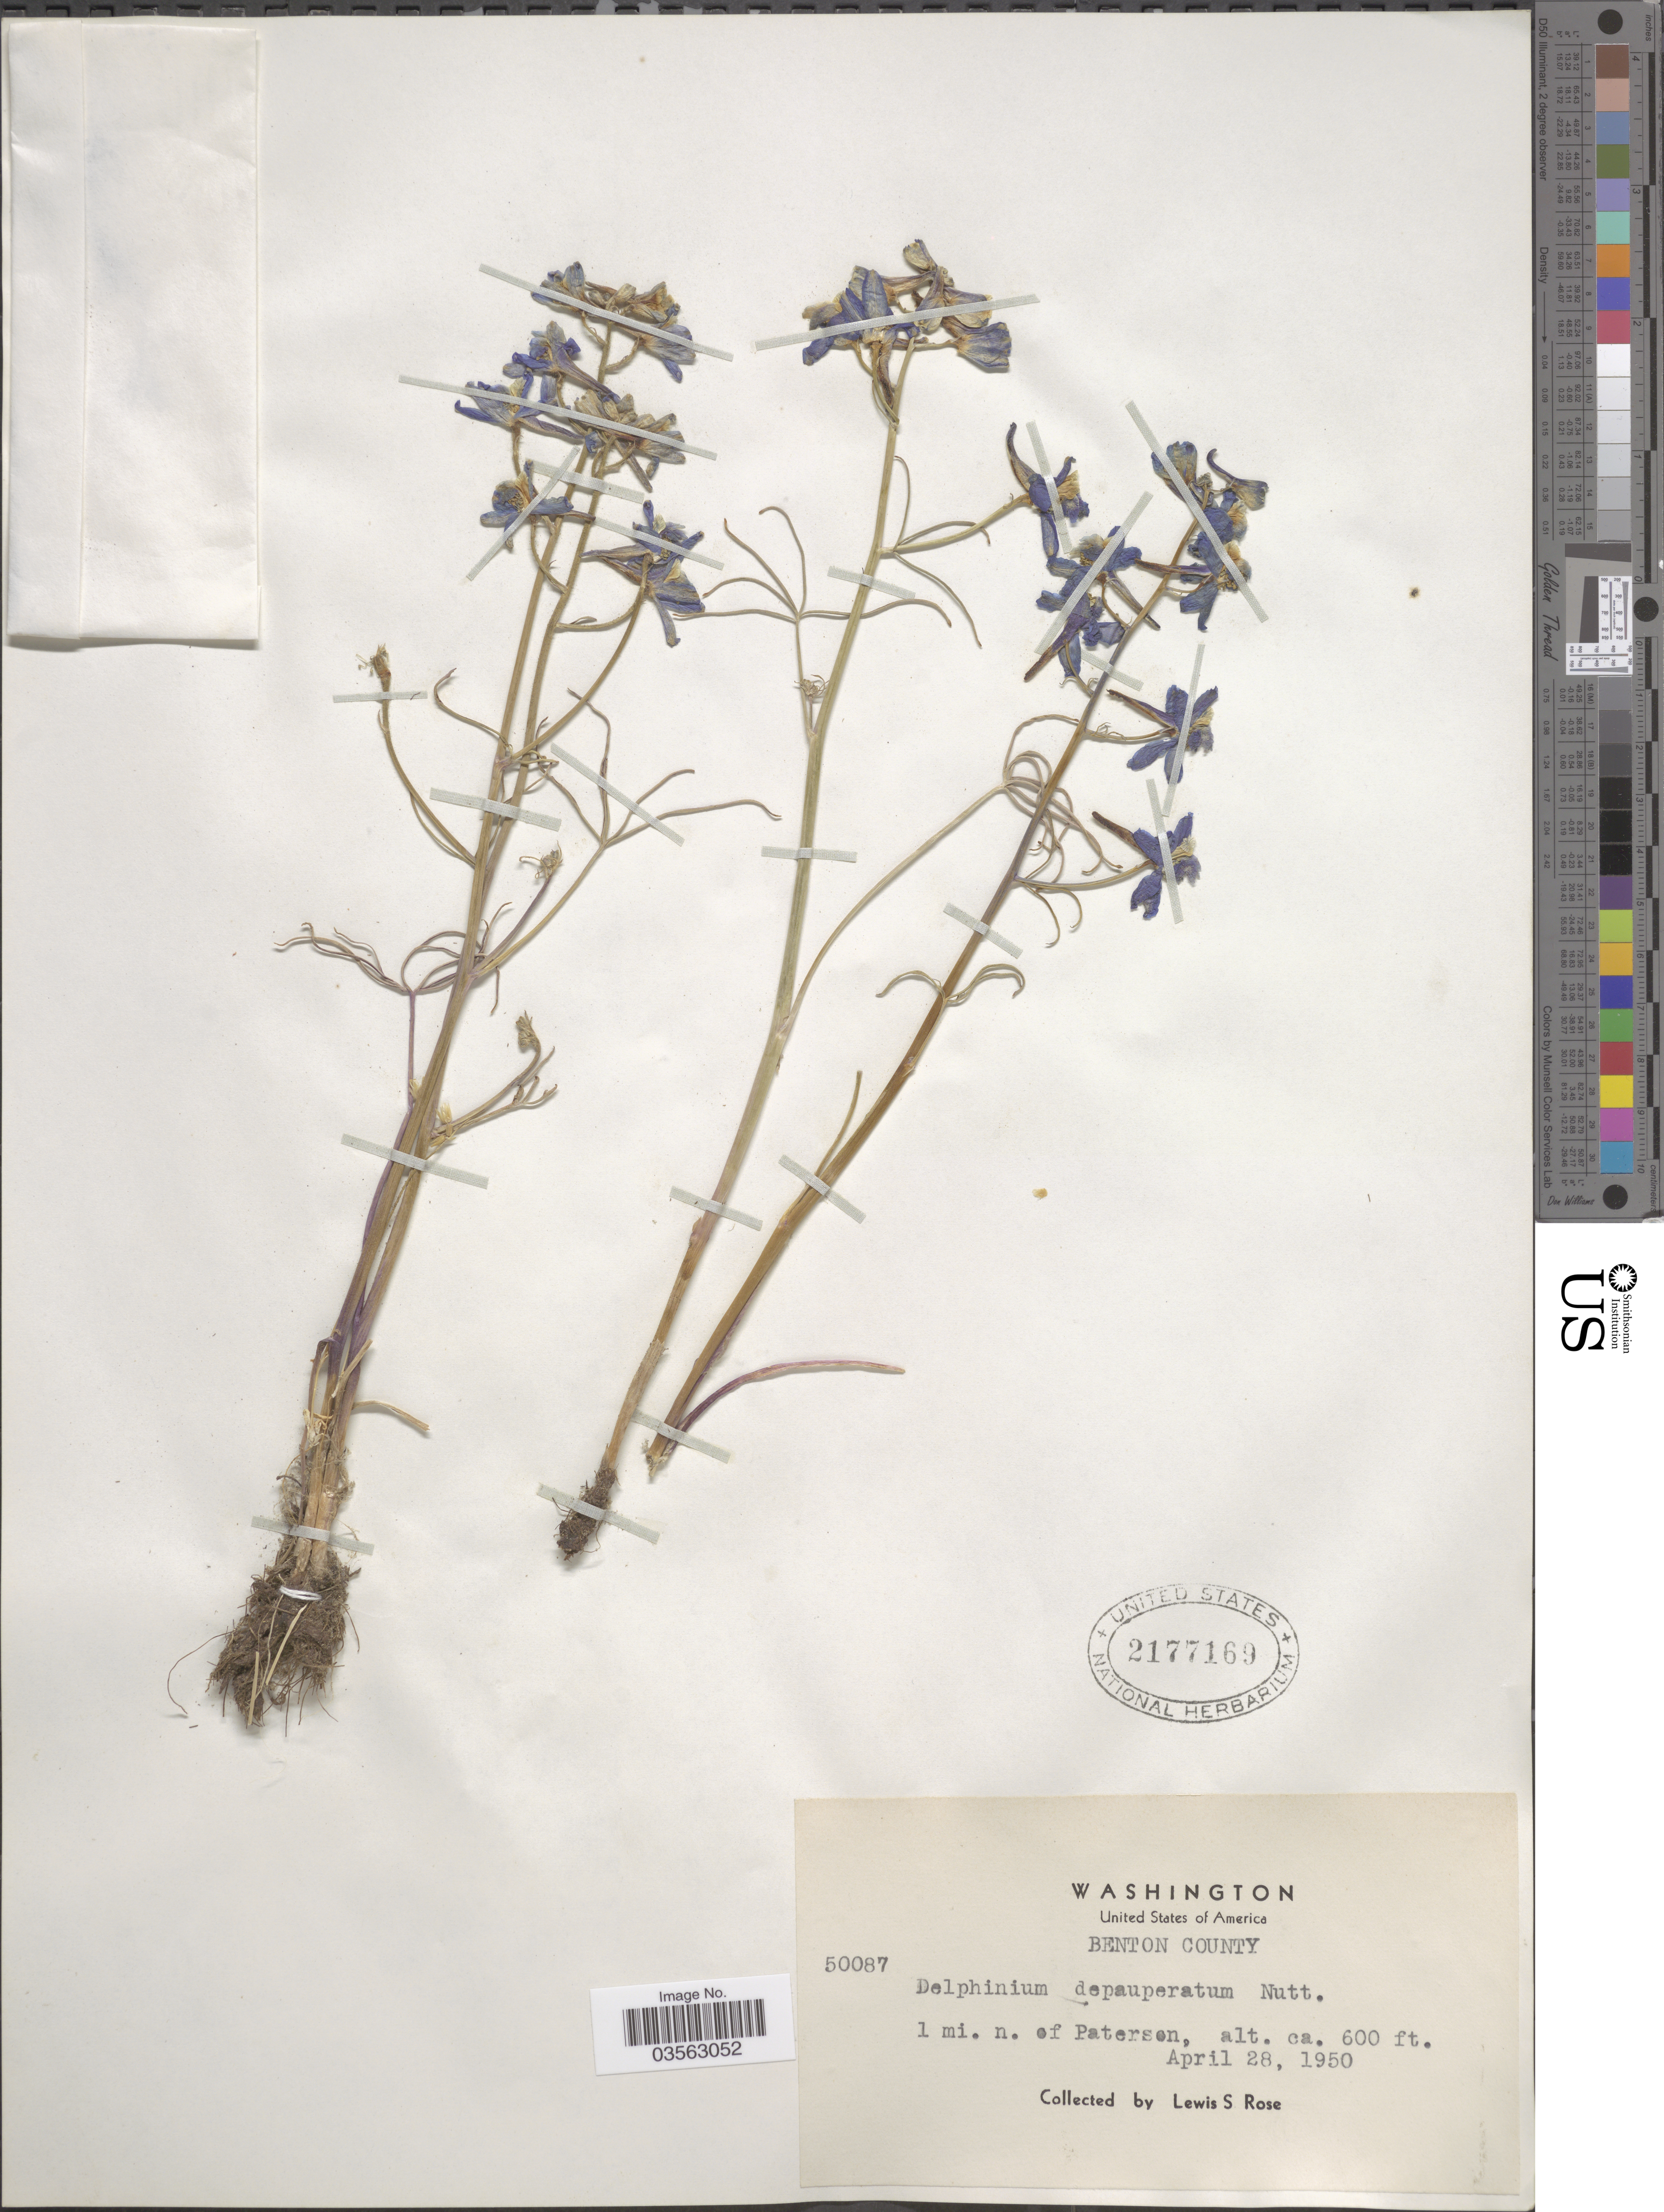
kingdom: Plantae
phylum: Tracheophyta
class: Magnoliopsida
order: Ranunculales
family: Ranunculaceae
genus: Delphinium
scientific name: Delphinium depauperatum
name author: Nutt.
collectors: L. S. Rose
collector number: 50087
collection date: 1950-04-28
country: United States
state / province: Washington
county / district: Benton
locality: Benton County. 1 mi. n. of Paterson.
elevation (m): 183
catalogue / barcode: US 2177169